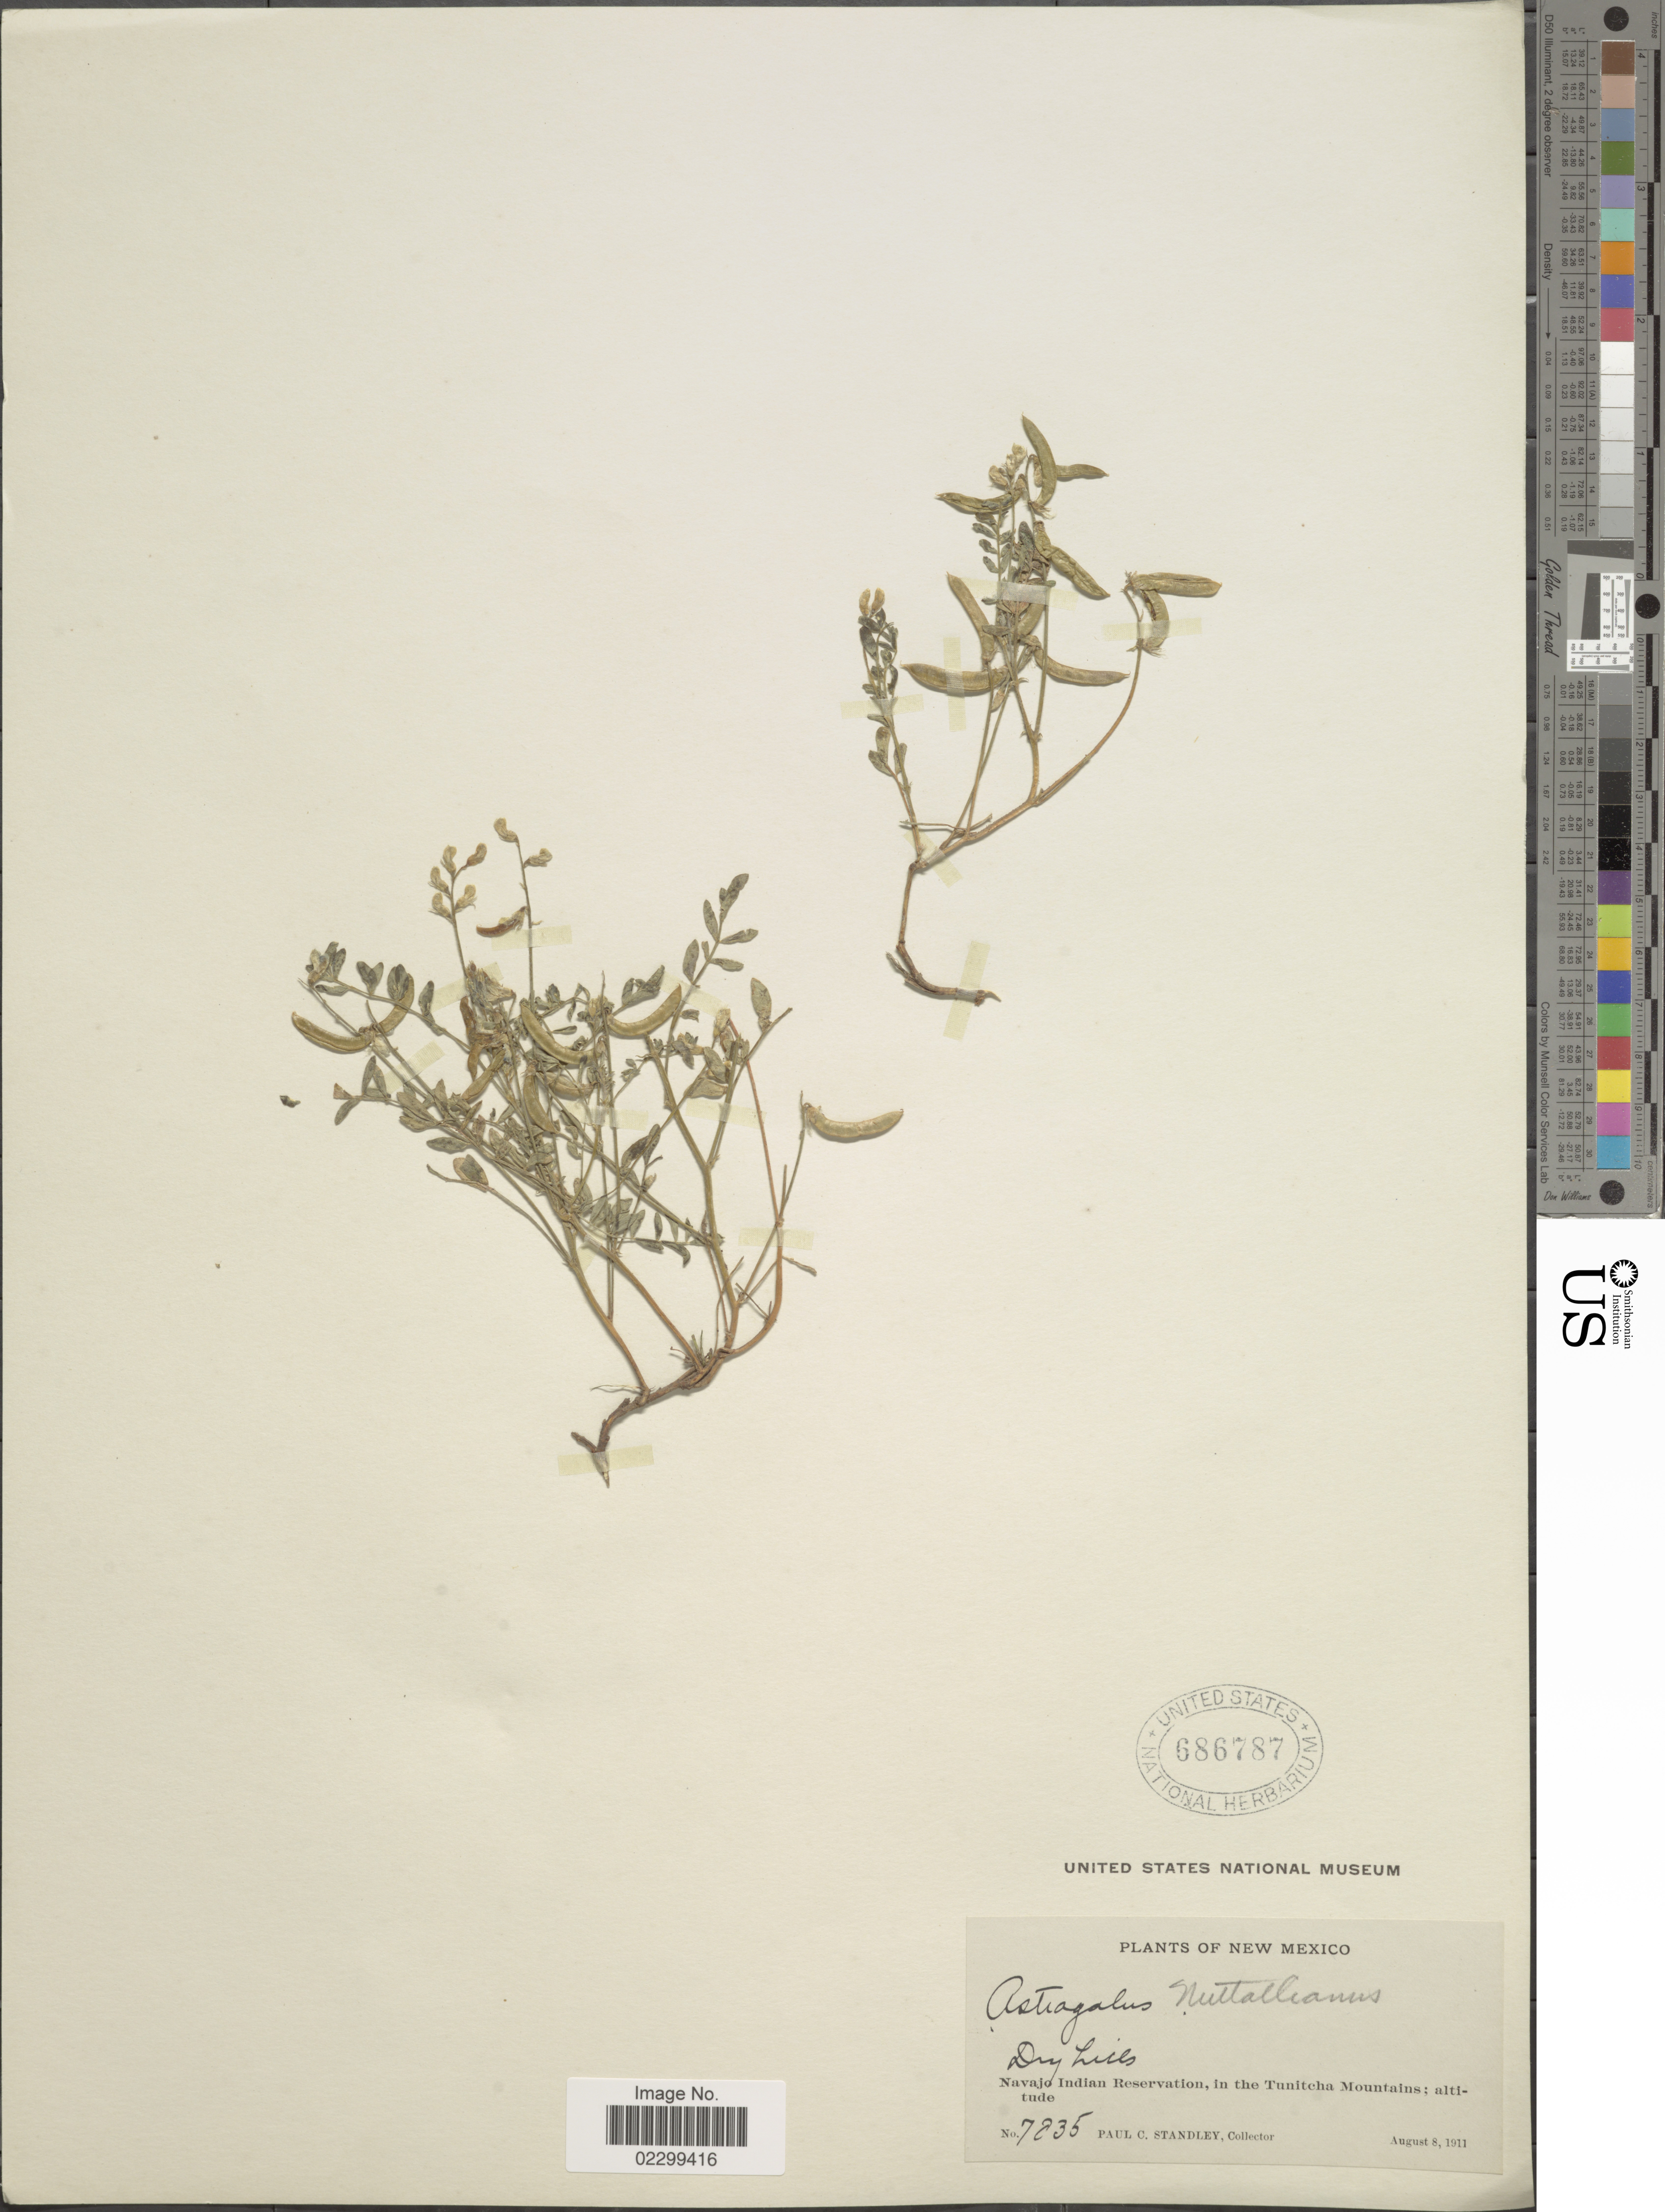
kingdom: Plantae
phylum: Tracheophyta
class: Magnoliopsida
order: Fabales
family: Fabaceae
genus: Astragalus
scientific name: Astragalus nuttallianus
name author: DC.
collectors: P. C. Standley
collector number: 7835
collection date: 1911-08-08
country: United States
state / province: New Mexico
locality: Navajo Indian Reservation, in the Tunitcha Mountains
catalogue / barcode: US 686787